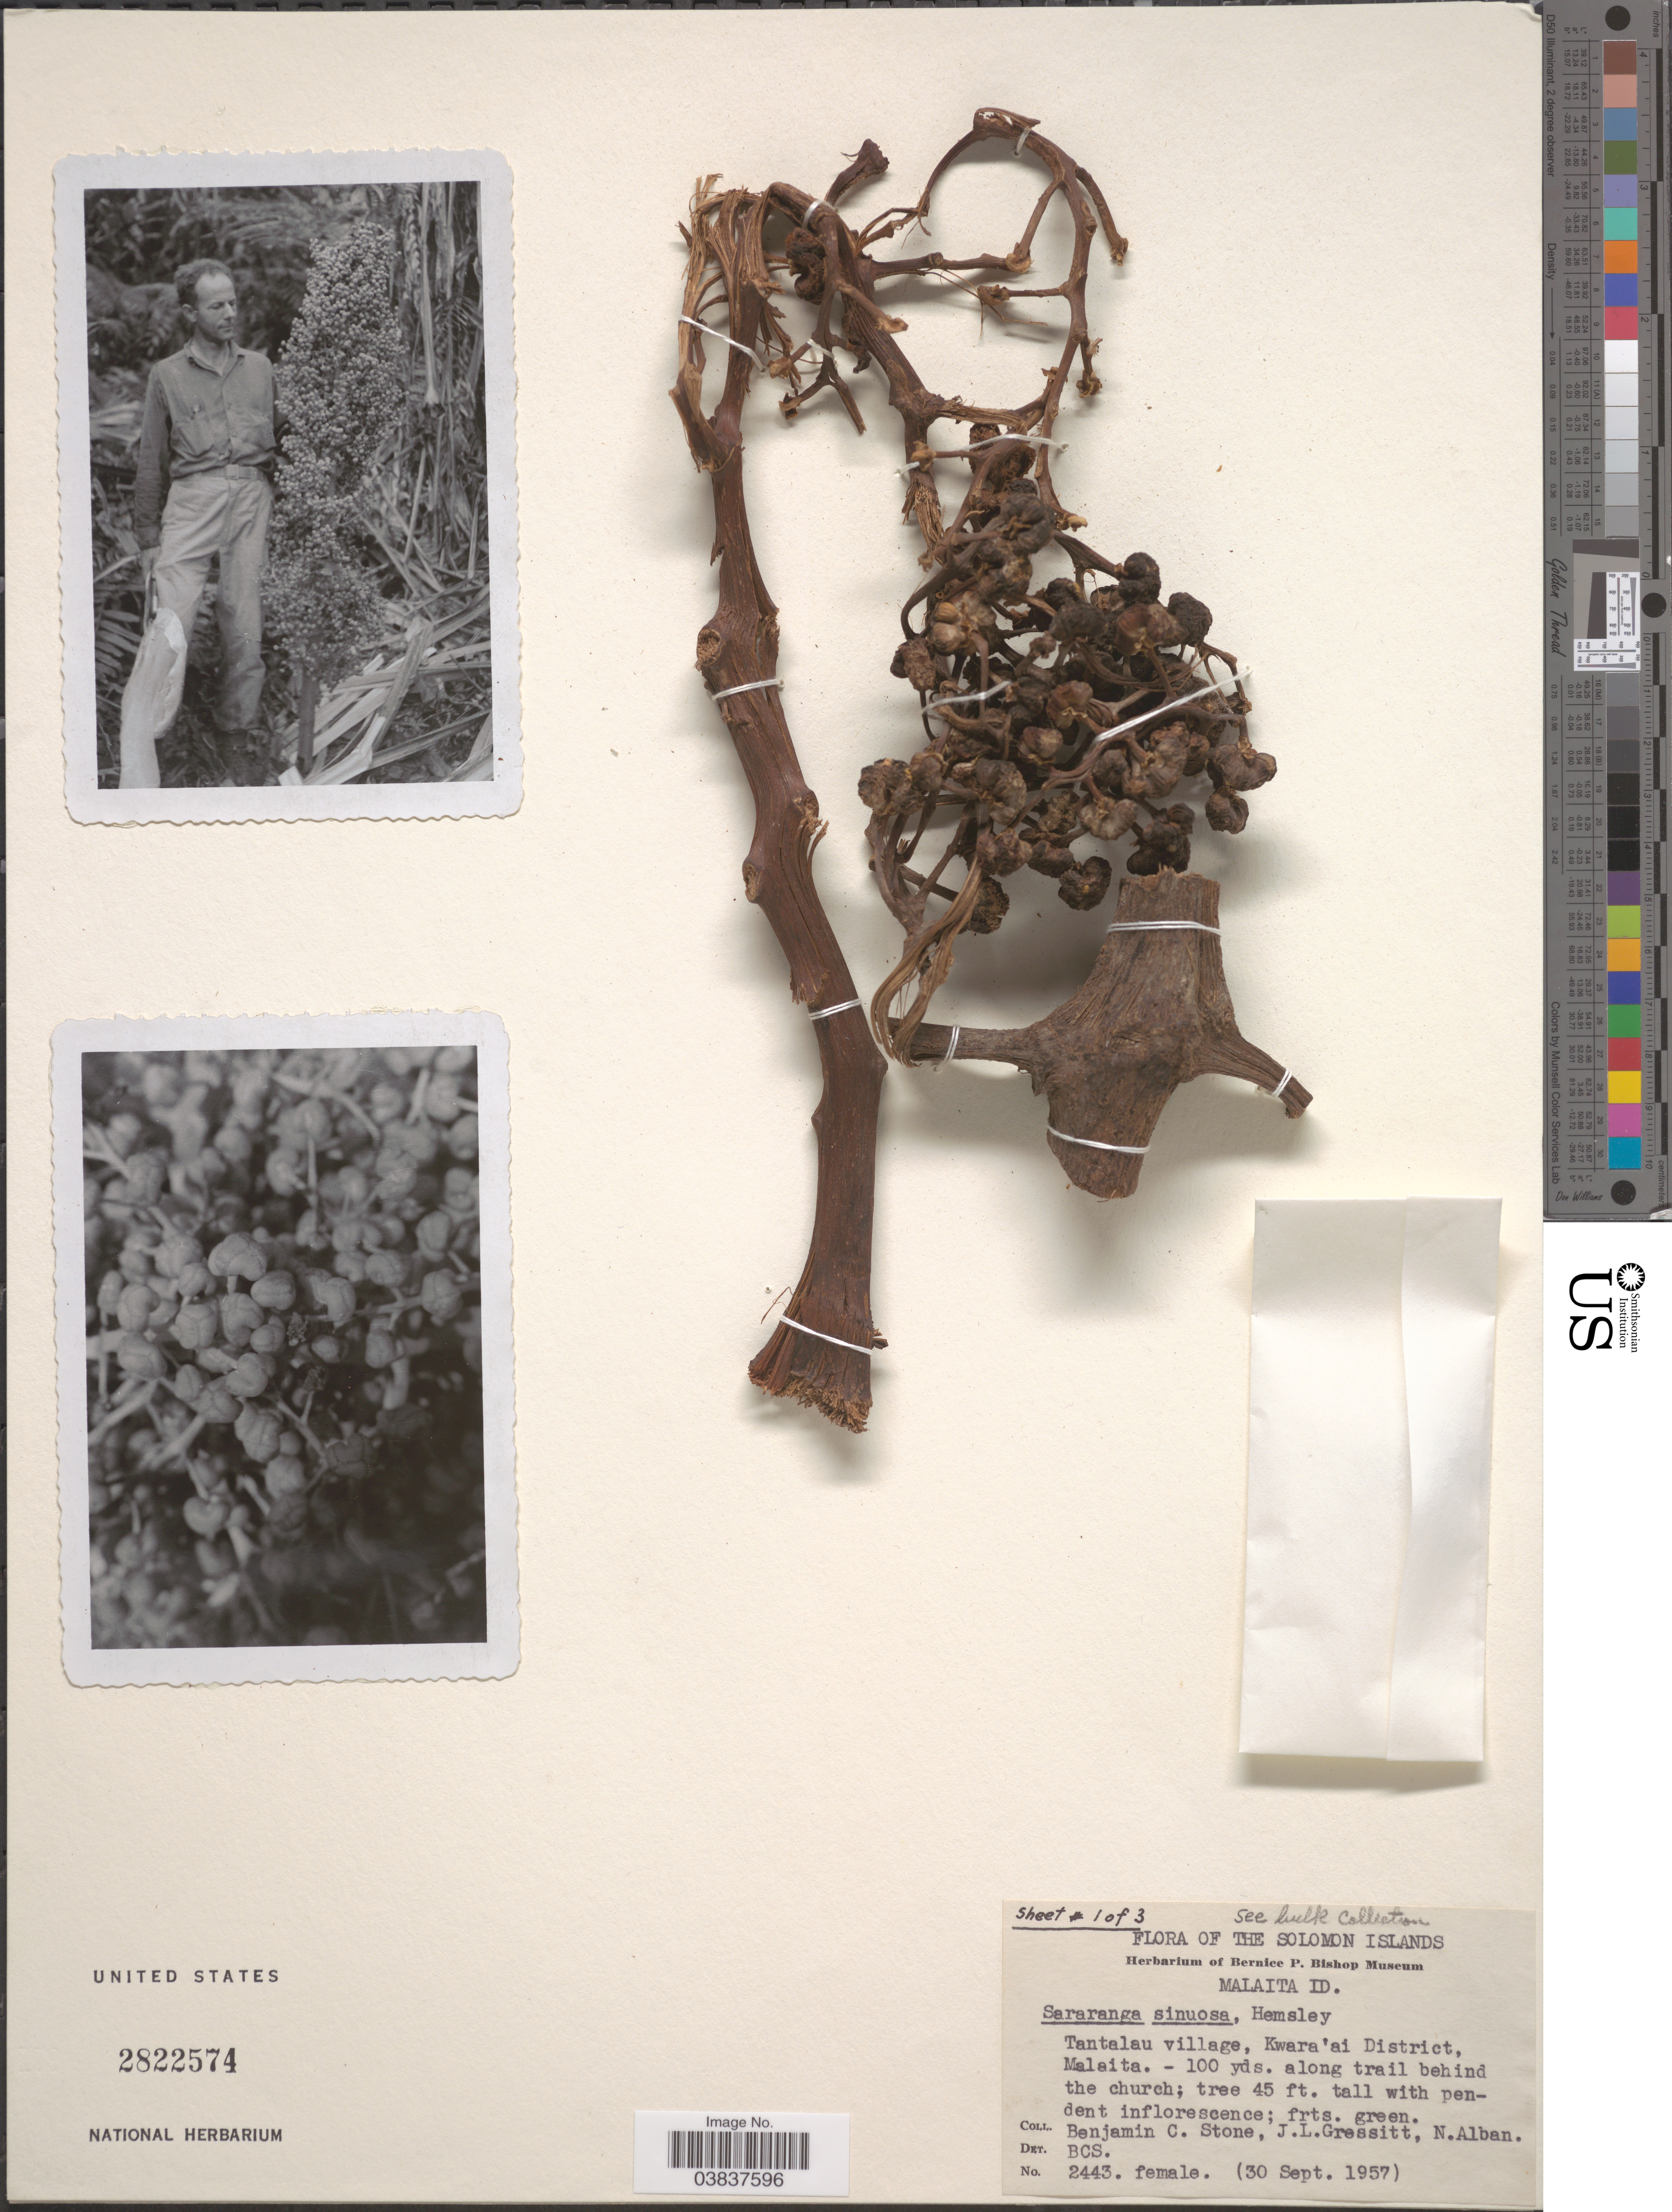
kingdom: Plantae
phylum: Tracheophyta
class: Liliopsida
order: Pandanales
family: Pandanaceae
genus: Sararanga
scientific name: Sararanga sinuosa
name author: Hemsl.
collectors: B. C. Stone, J. Gressitt & N. Alban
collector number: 2443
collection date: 1957-09-30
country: Solomon Islands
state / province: Solomon Islands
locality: Tantalau village, Kwara'ai Distr., Malaita. 100 yds. along trail behind the church.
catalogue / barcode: US 2822574